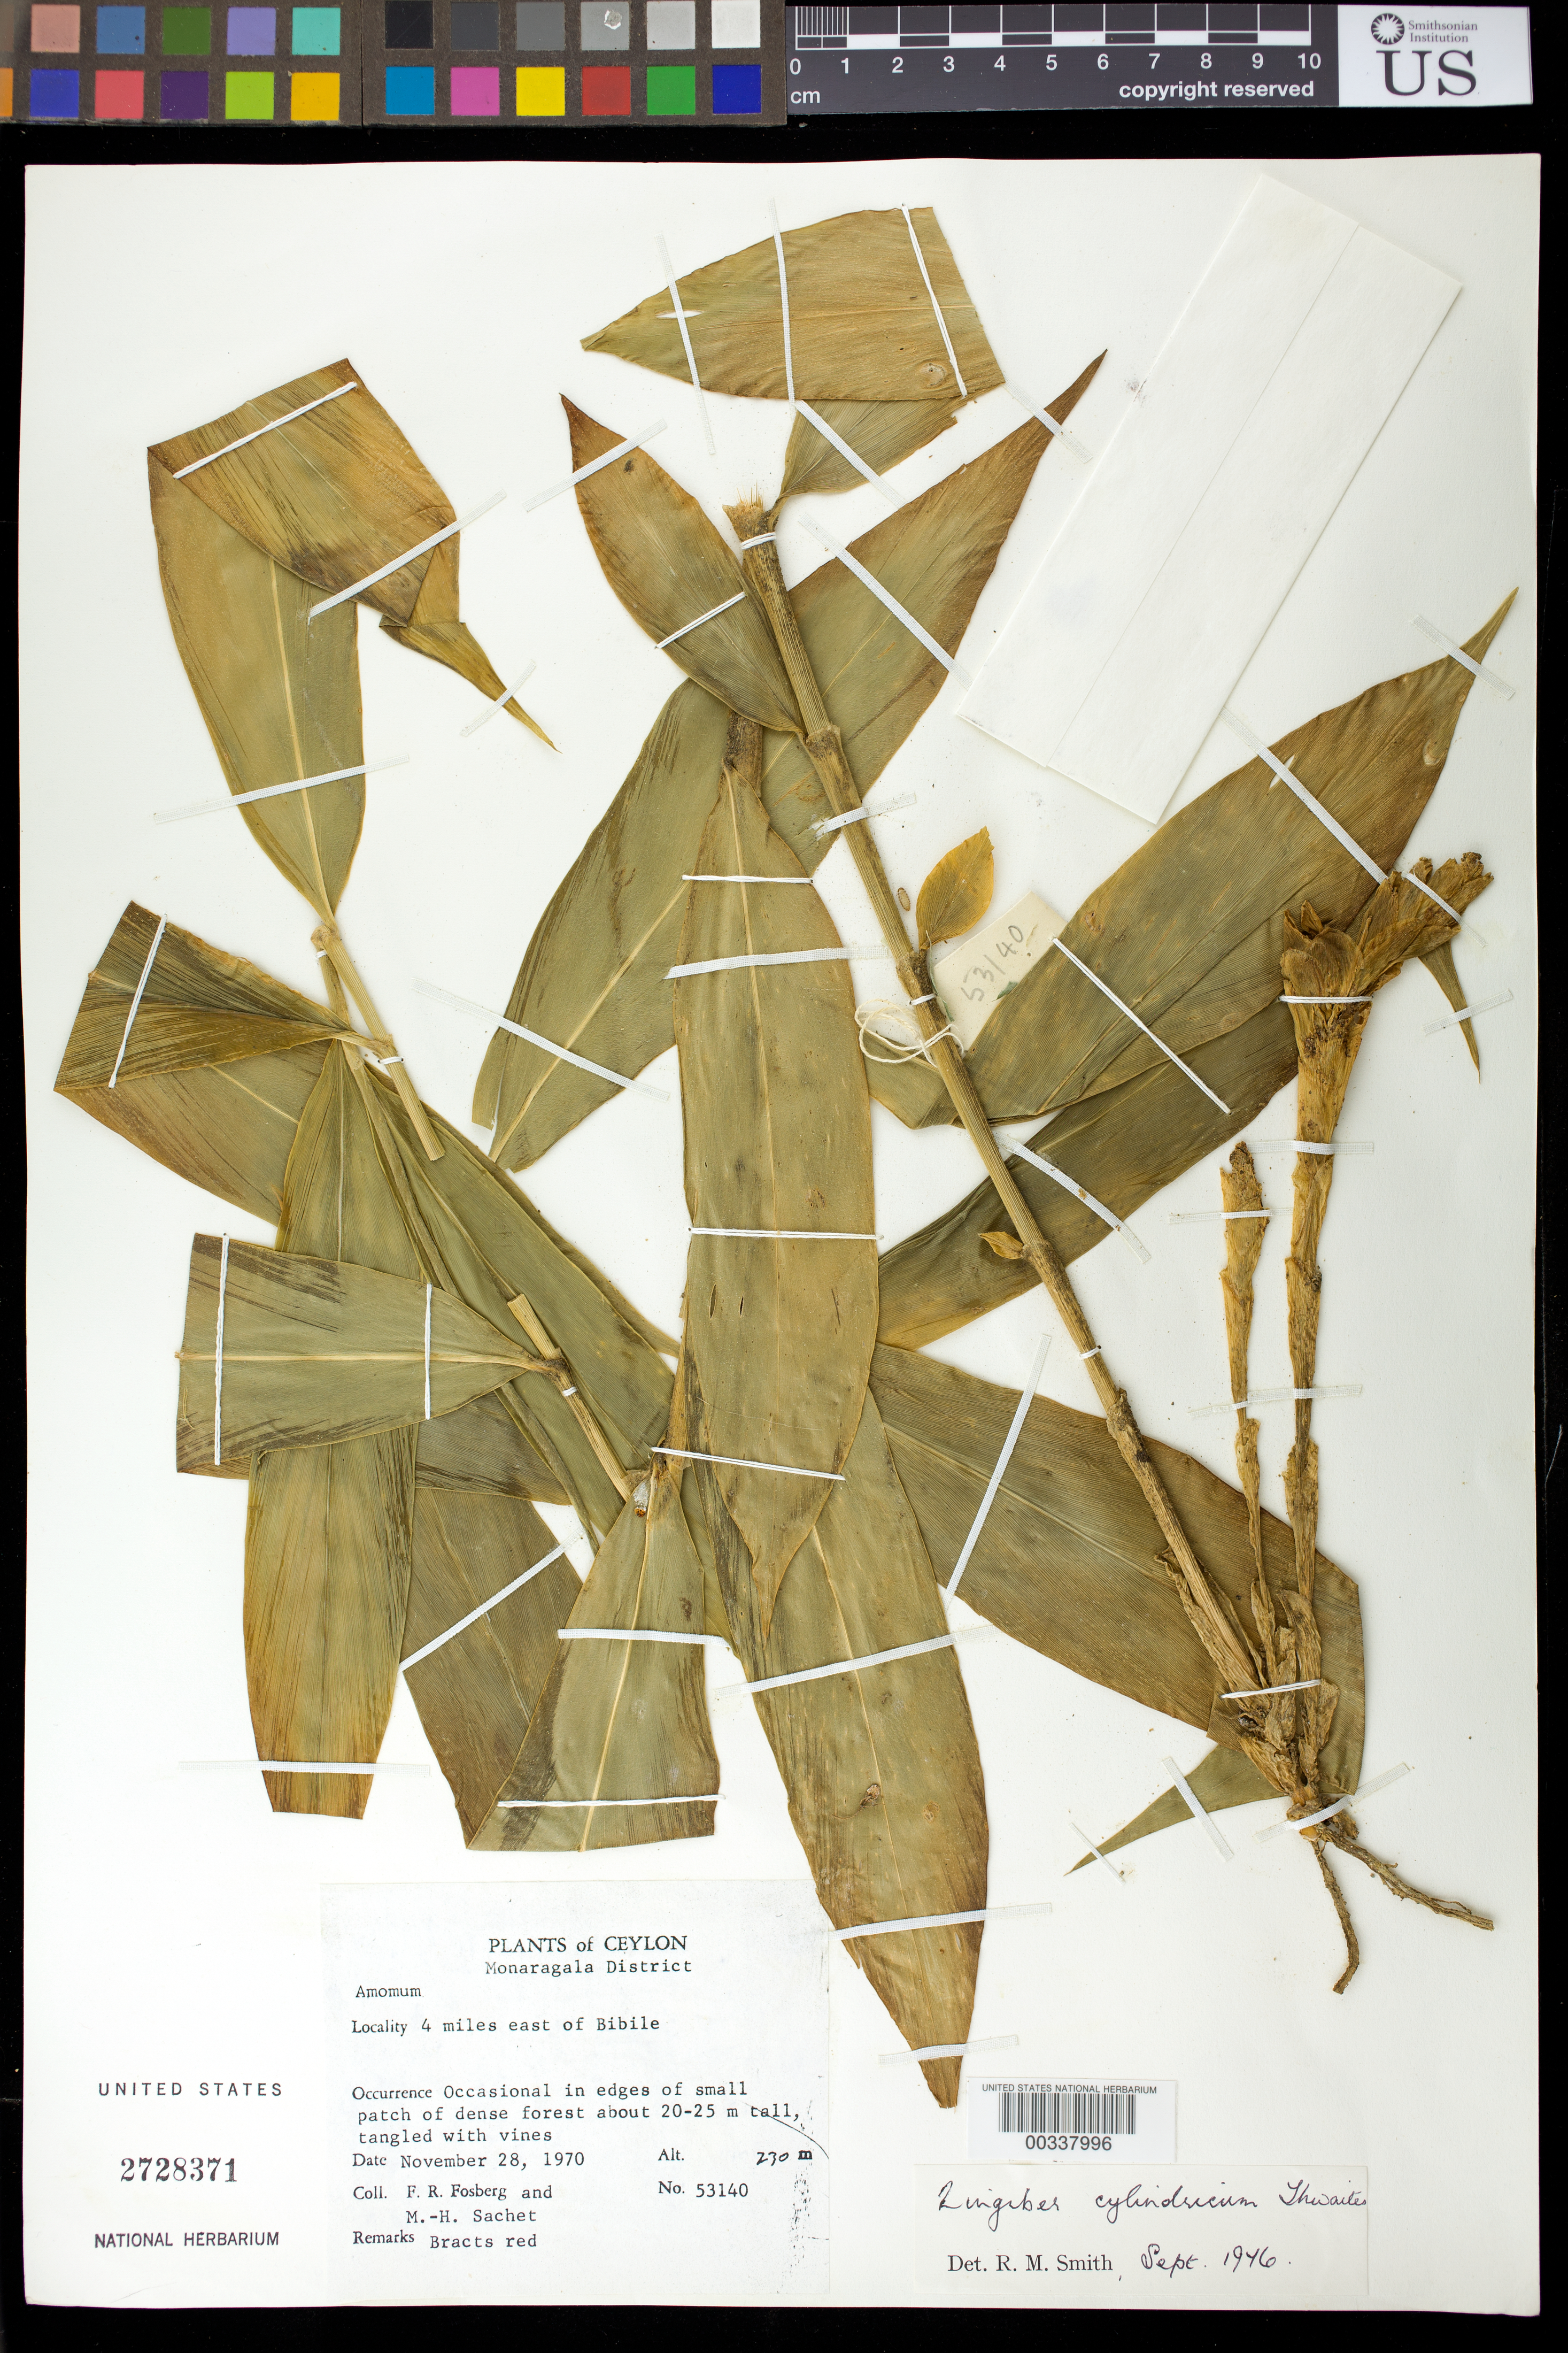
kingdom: Plantae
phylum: Tracheophyta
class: Liliopsida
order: Zingiberales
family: Zingiberaceae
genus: Zingiber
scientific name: Zingiber cylindricum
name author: Moon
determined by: Smith, R. M.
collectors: F. R. Fosberg & M.-H. Sachet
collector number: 53140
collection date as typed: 28 Nov 1970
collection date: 1970-11-28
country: Sri Lanka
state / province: Uva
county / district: Monaragala Dist.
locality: Plants of ceylon, 4 mi e of bibile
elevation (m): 230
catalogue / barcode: US 2728371